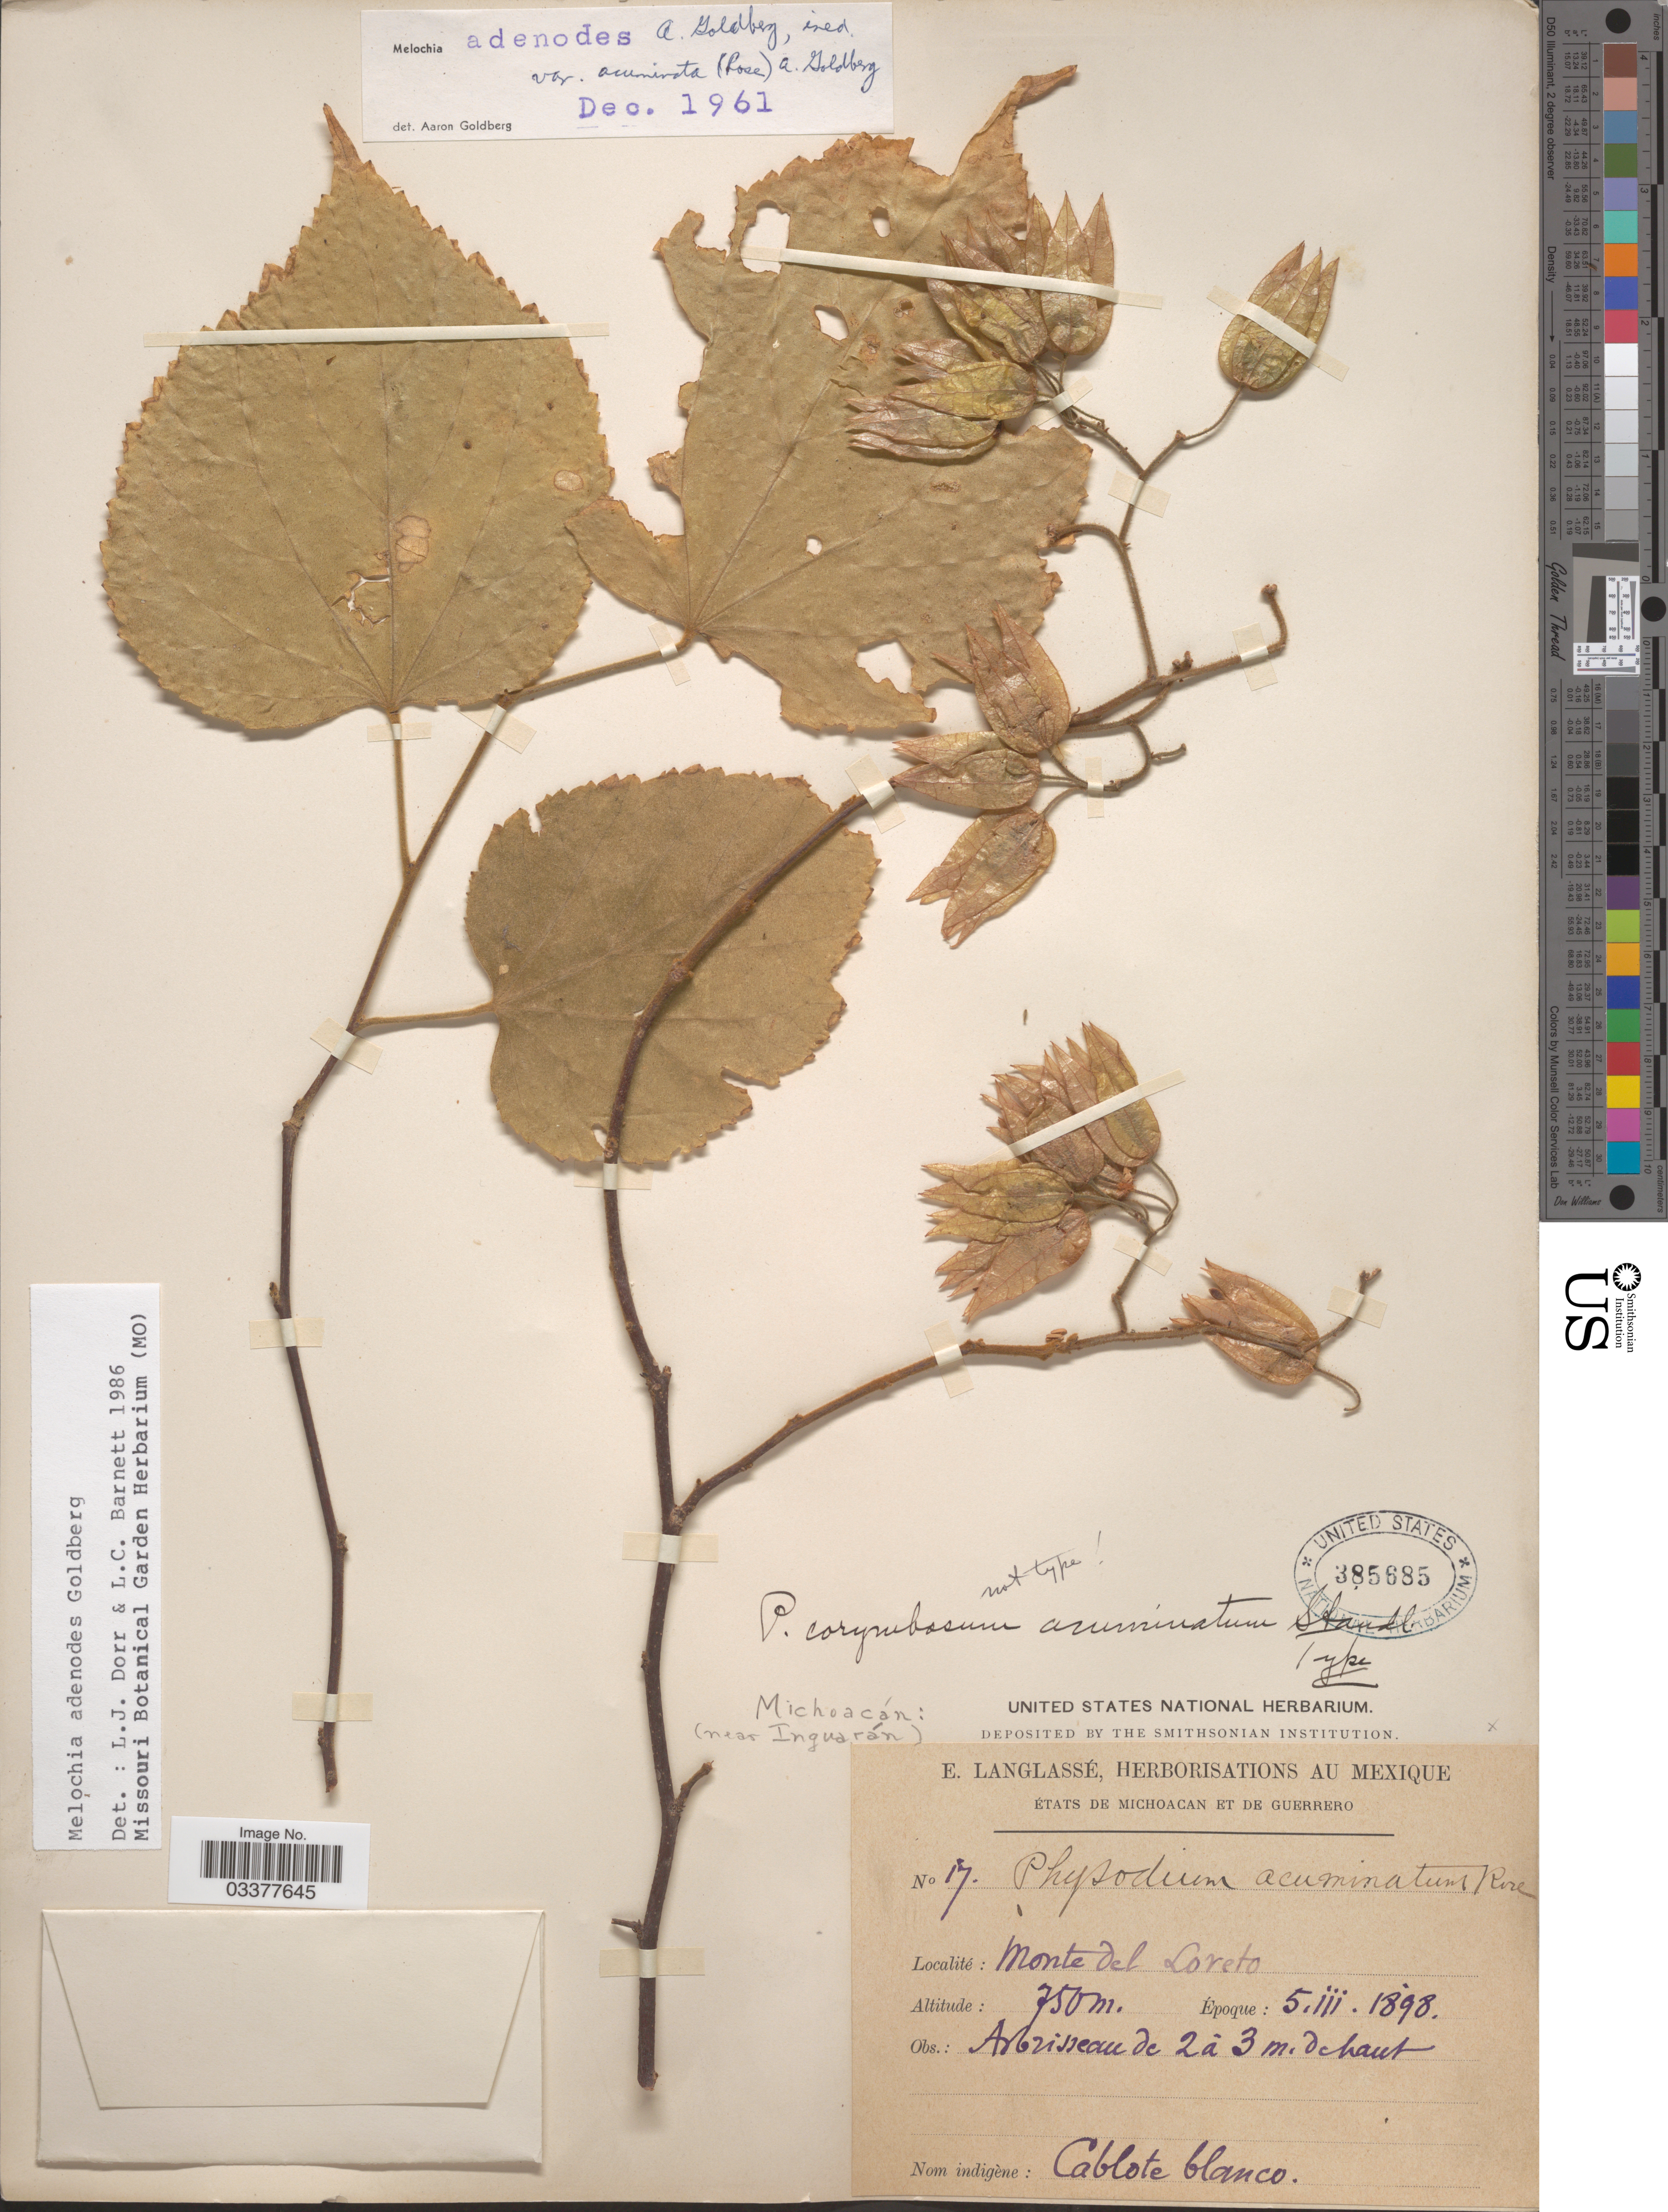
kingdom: Plantae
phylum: Tracheophyta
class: Magnoliopsida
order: Malvales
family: Malvaceae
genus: Melochia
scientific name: Melochia adenodes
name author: Goldberg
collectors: E. Langlassé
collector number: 17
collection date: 1898-03-05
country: Mexico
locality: États de Michoacan et de Guerrero. Monte del Loreto.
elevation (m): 750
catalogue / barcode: US 385685